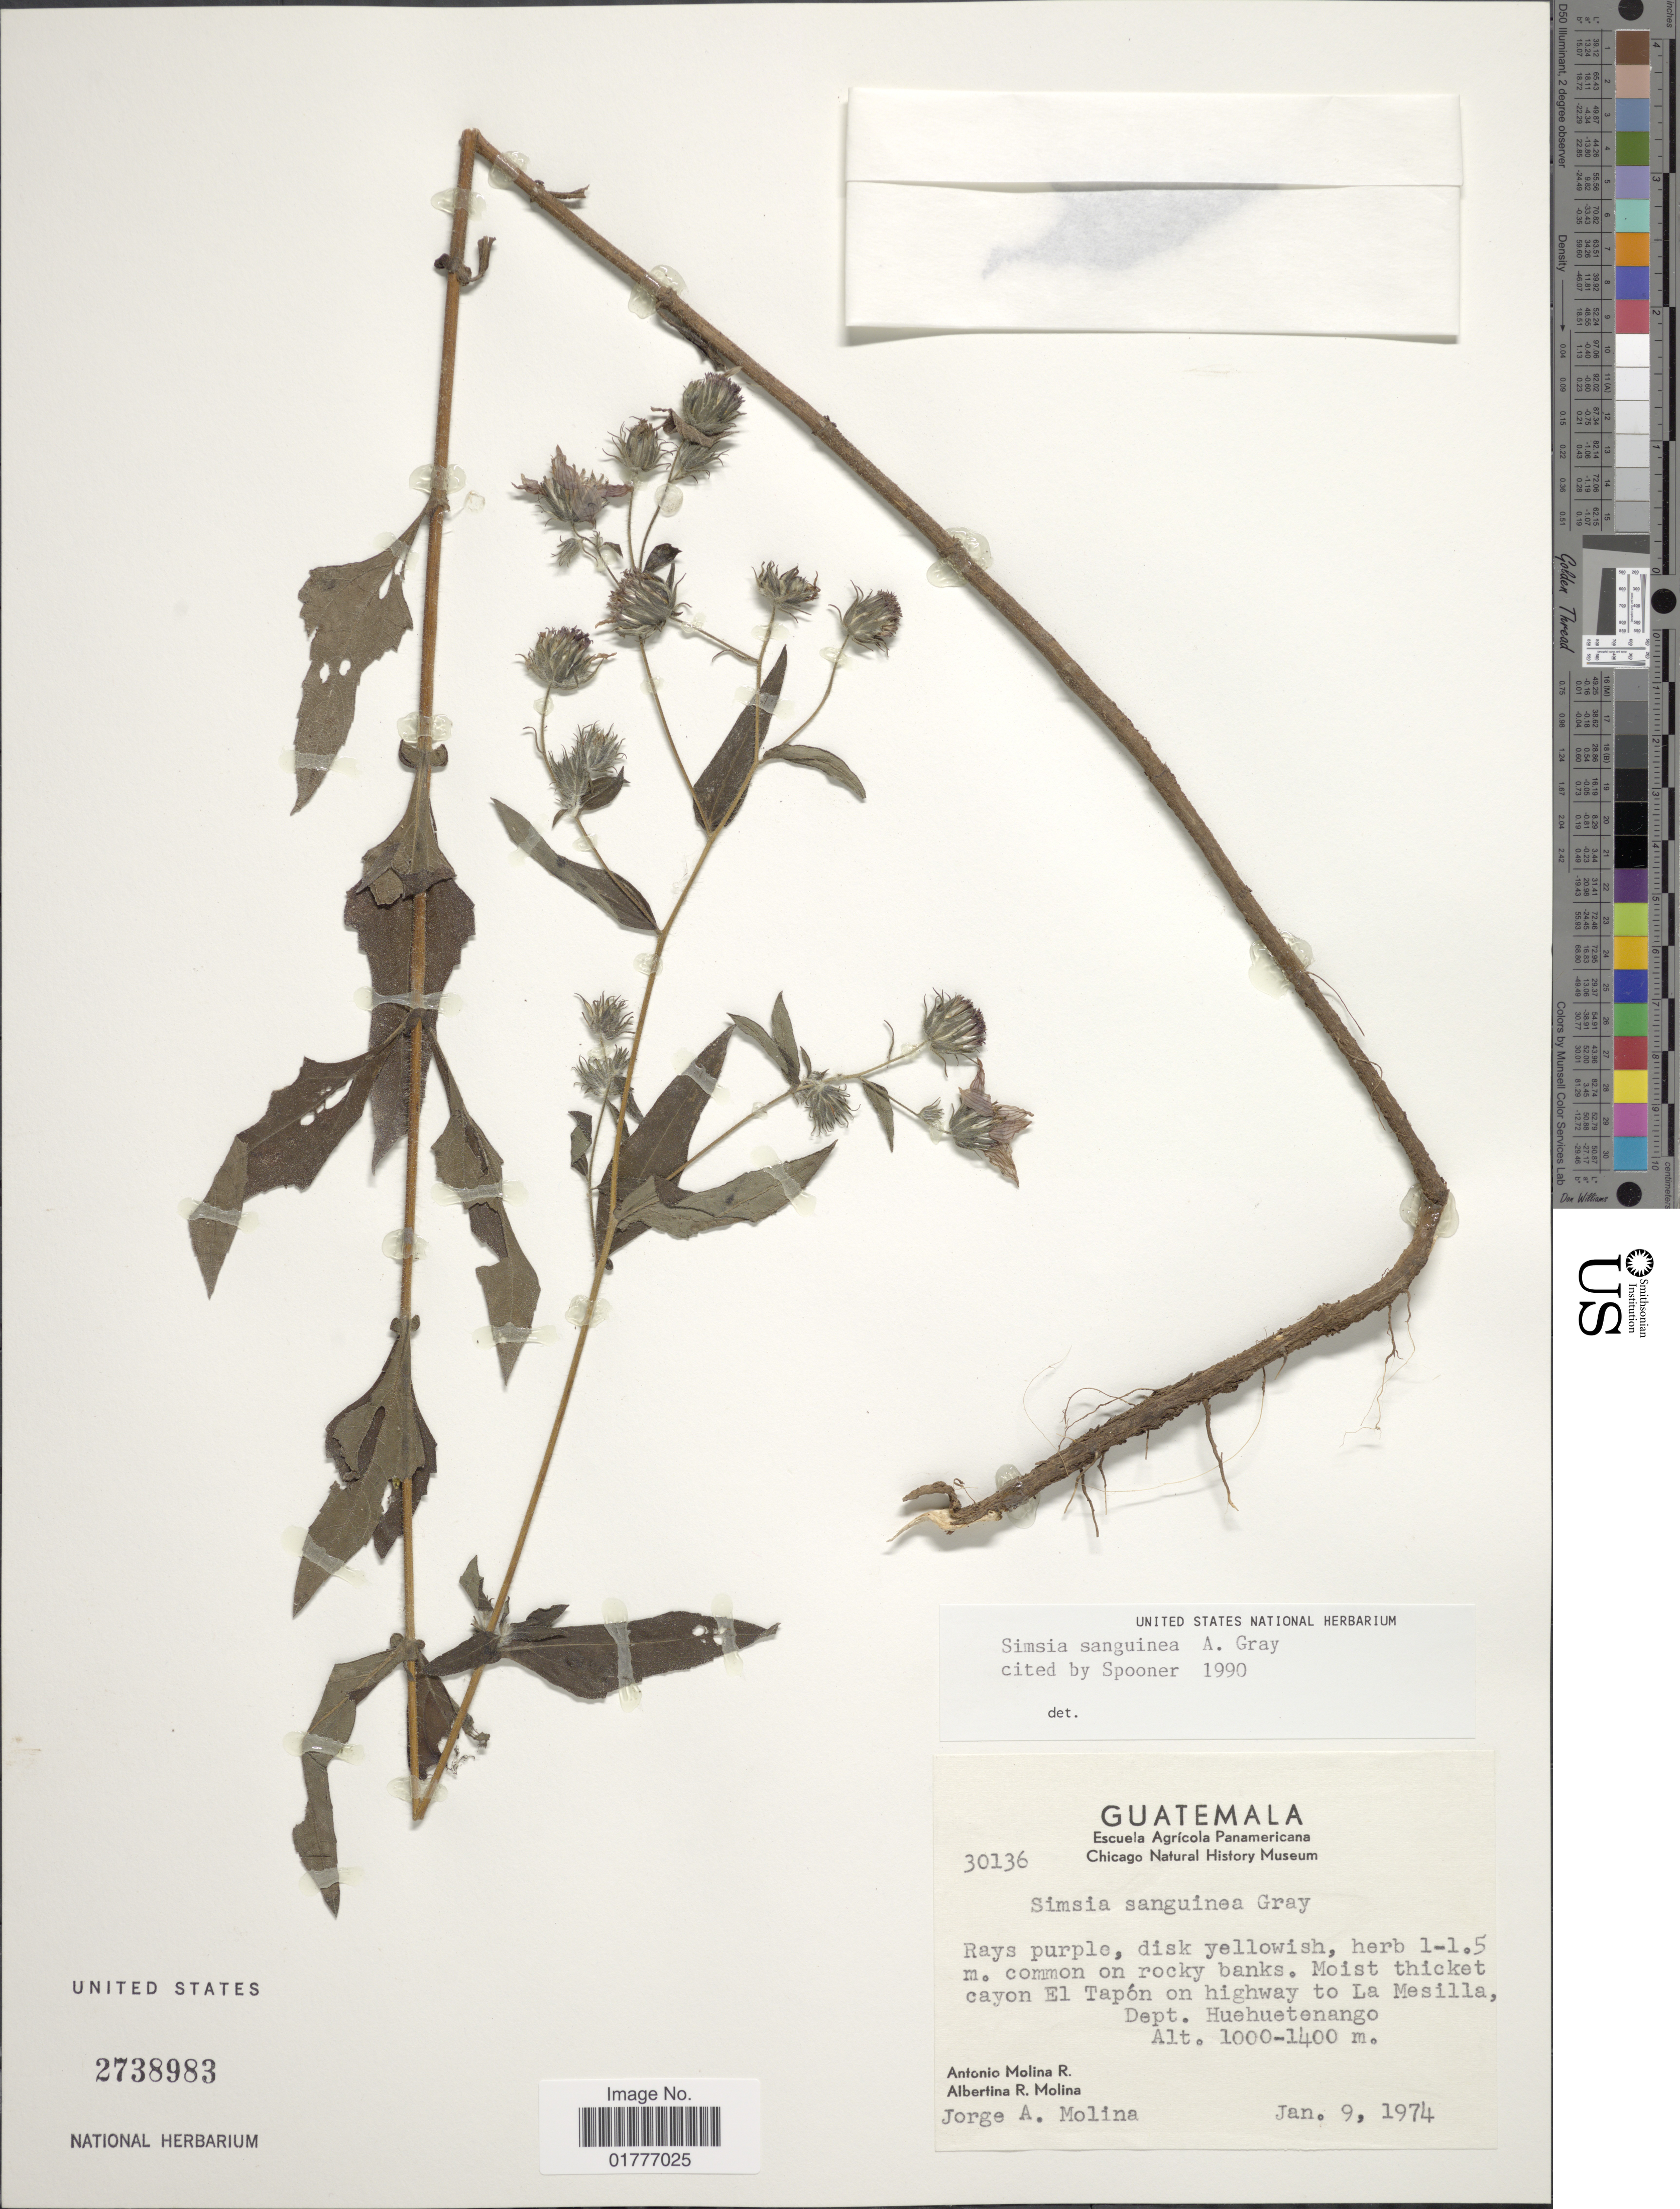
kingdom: Plantae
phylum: Tracheophyta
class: Magnoliopsida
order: Asterales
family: Asteraceae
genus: Simsia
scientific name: Simsia sanguinea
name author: A. Gray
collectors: A. Molina R., A. R. Molina & J. A. Molina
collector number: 30136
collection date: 1974-01-09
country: Guatemala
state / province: Huehuetenango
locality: Moist thicket cayon El Tapon on Highway to La Mesilla, Dept. Huehuetenango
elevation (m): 1000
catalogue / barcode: US 2738983